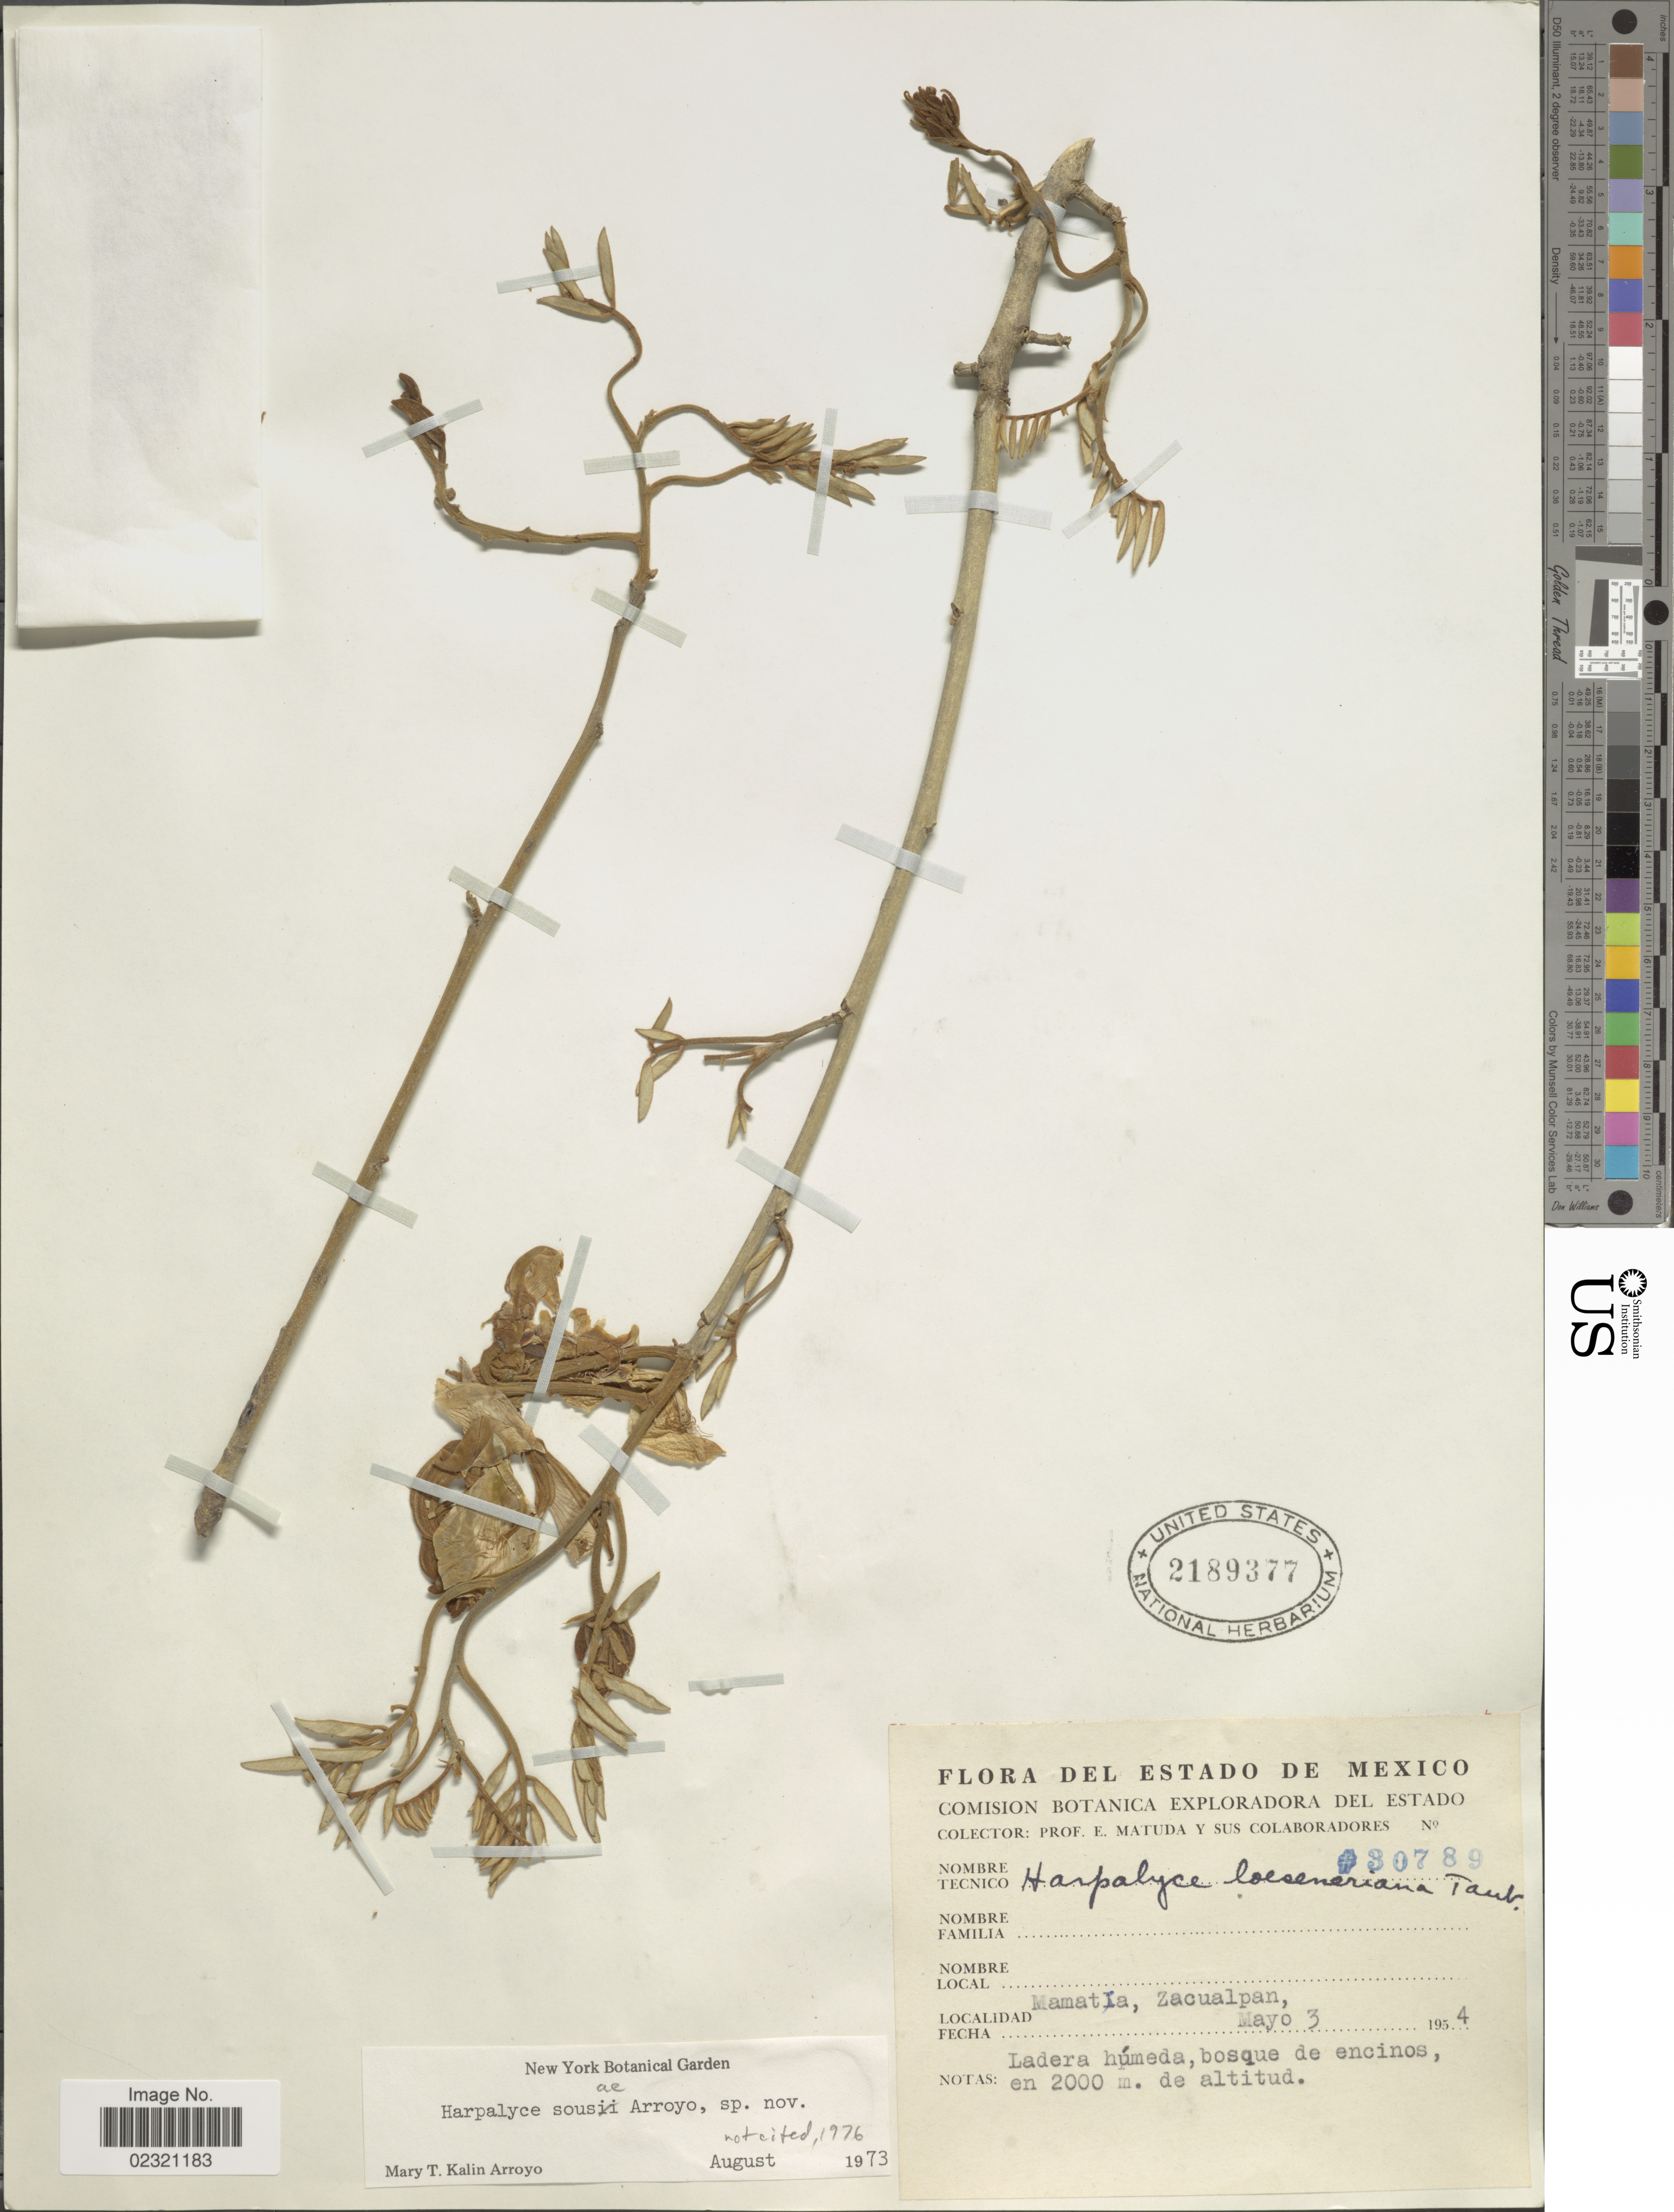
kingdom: Plantae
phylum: Tracheophyta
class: Magnoliopsida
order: Fabales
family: Fabaceae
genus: Harpalyce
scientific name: Harpalyce sousae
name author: Arroyo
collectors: E. Matuda & et al.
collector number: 30789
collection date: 1954-05-03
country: Mexico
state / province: México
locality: Mamatia, Zacualpan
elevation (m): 2000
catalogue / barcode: US 2189377